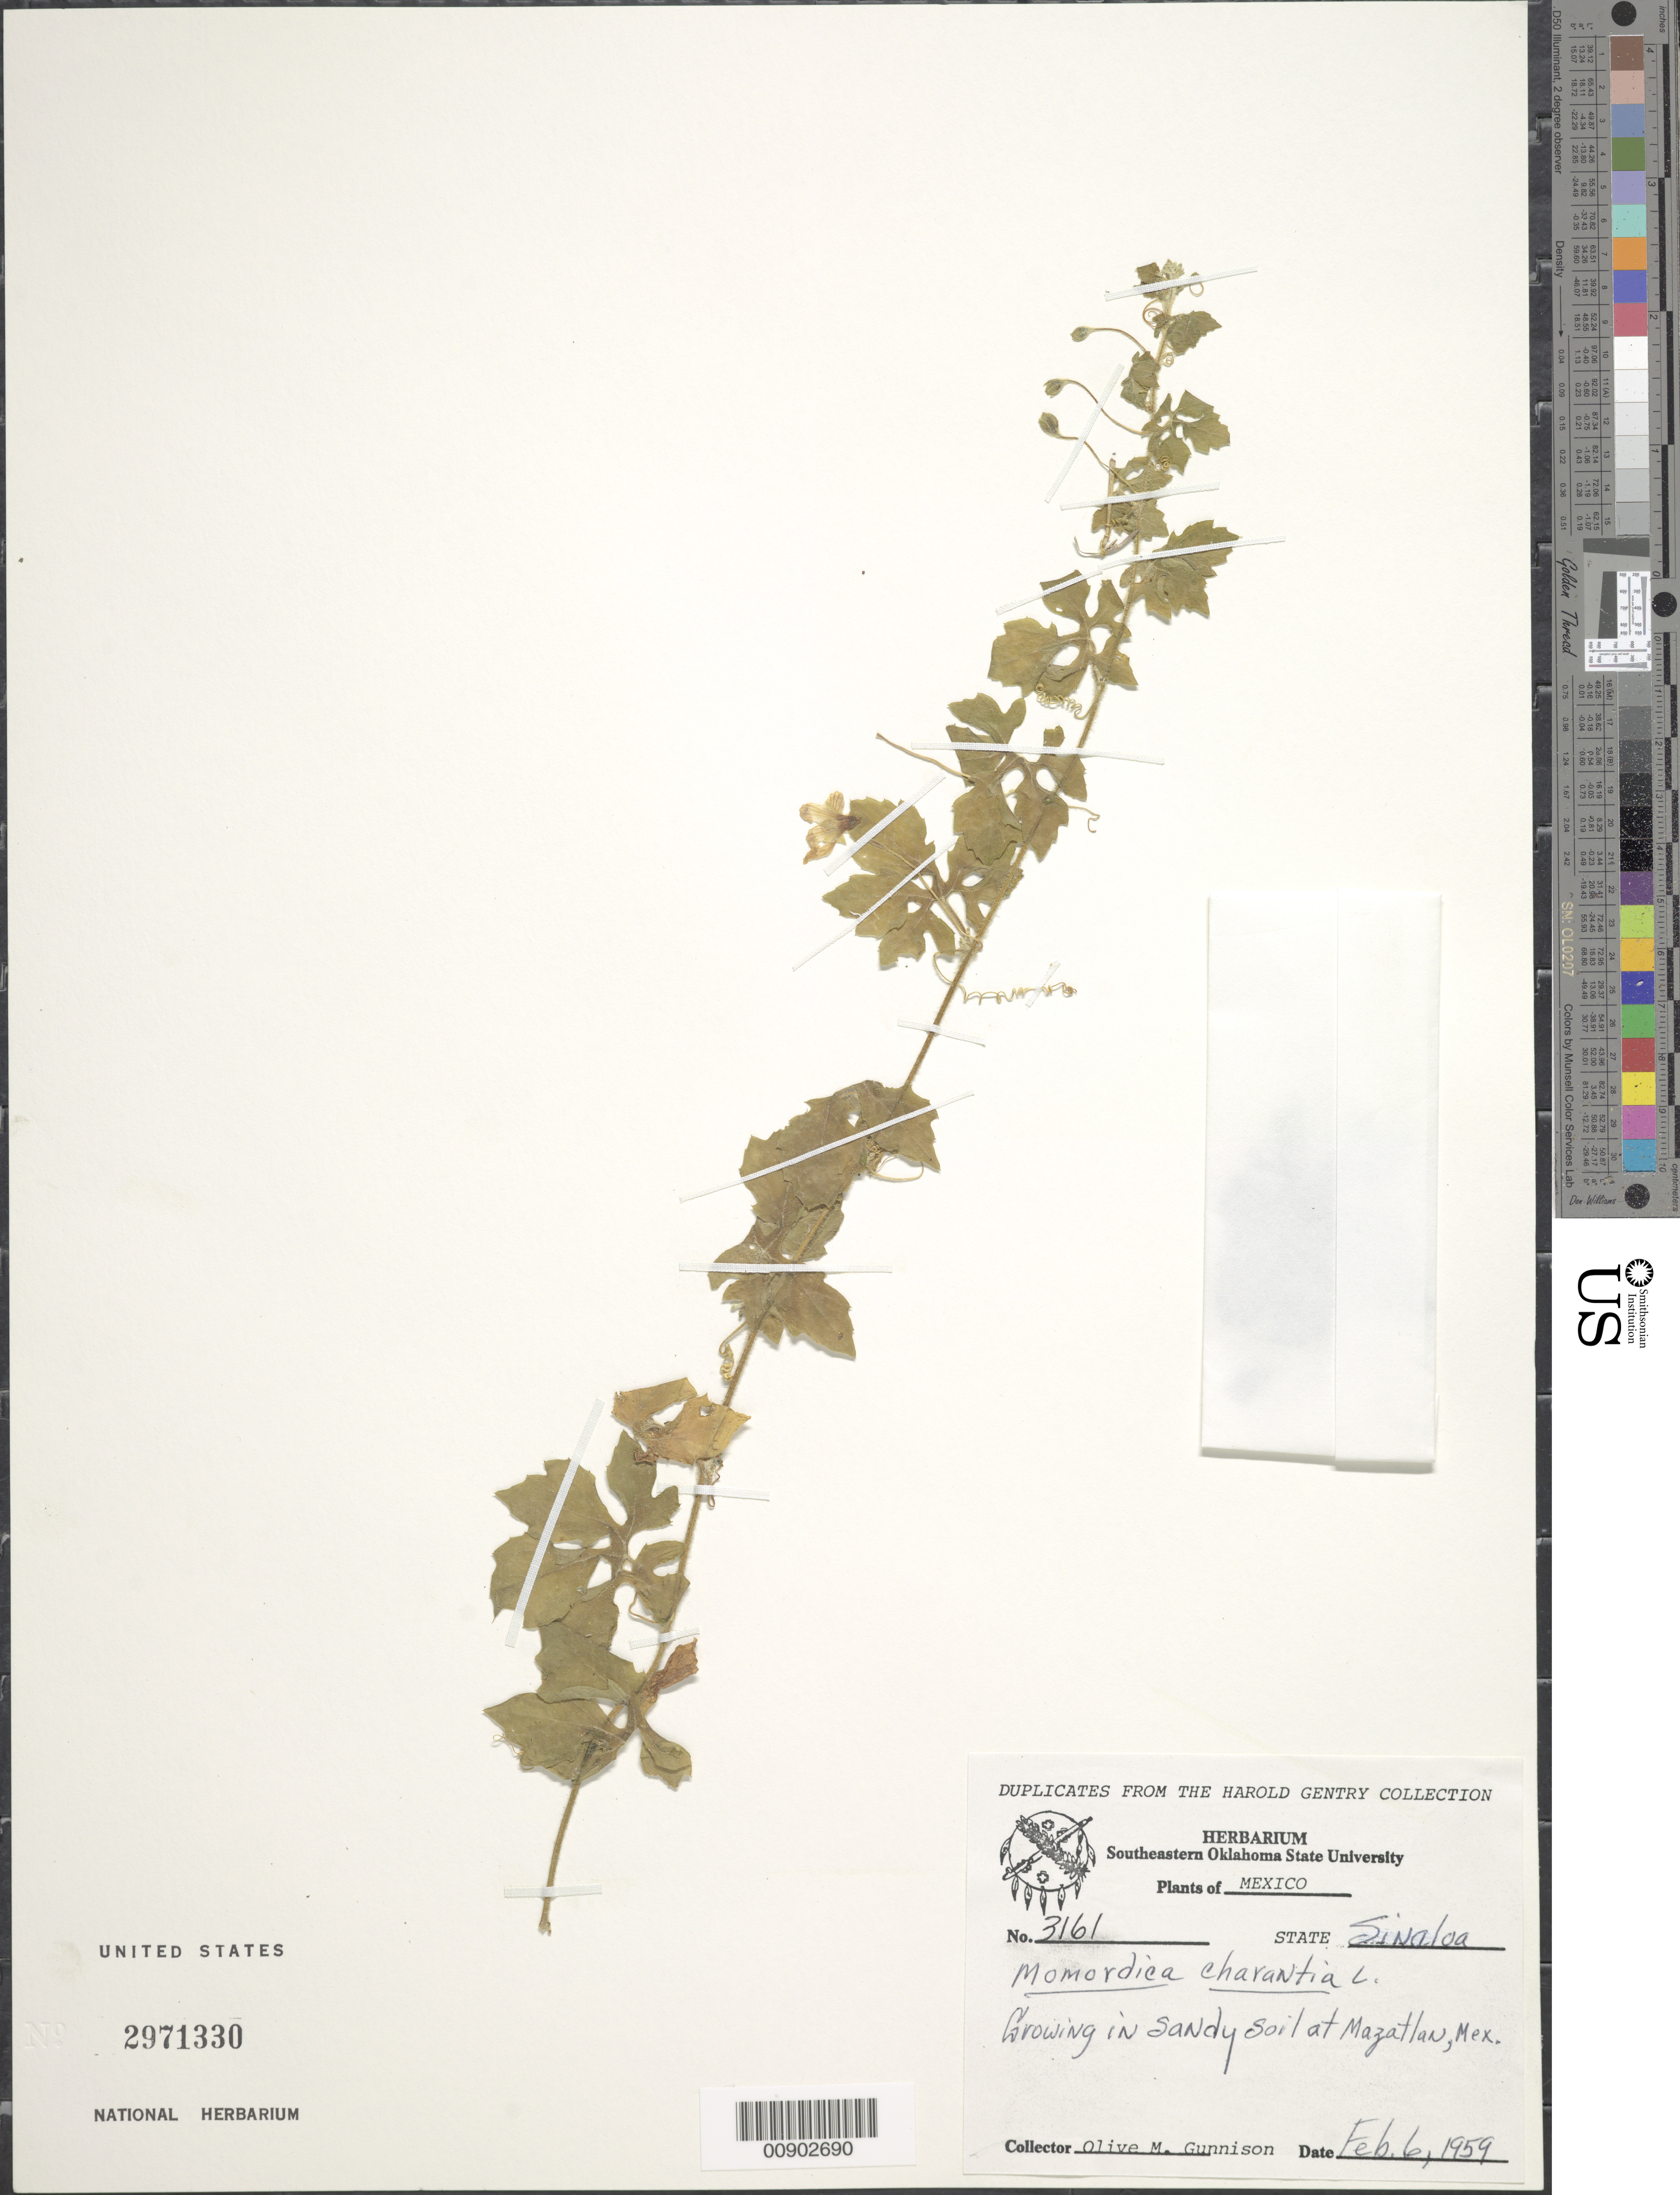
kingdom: Plantae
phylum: Tracheophyta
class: Magnoliopsida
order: Cucurbitales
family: Cucurbitaceae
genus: Momordica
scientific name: Momordica charantia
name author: L.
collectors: Gunnison, O. M.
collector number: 3161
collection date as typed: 06 Feb 1959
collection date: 1959-02-06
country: Mexico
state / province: Sinaloa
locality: Mazatlan, Sinaloa.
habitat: Growing in sandy soil.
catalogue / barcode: US 2971330